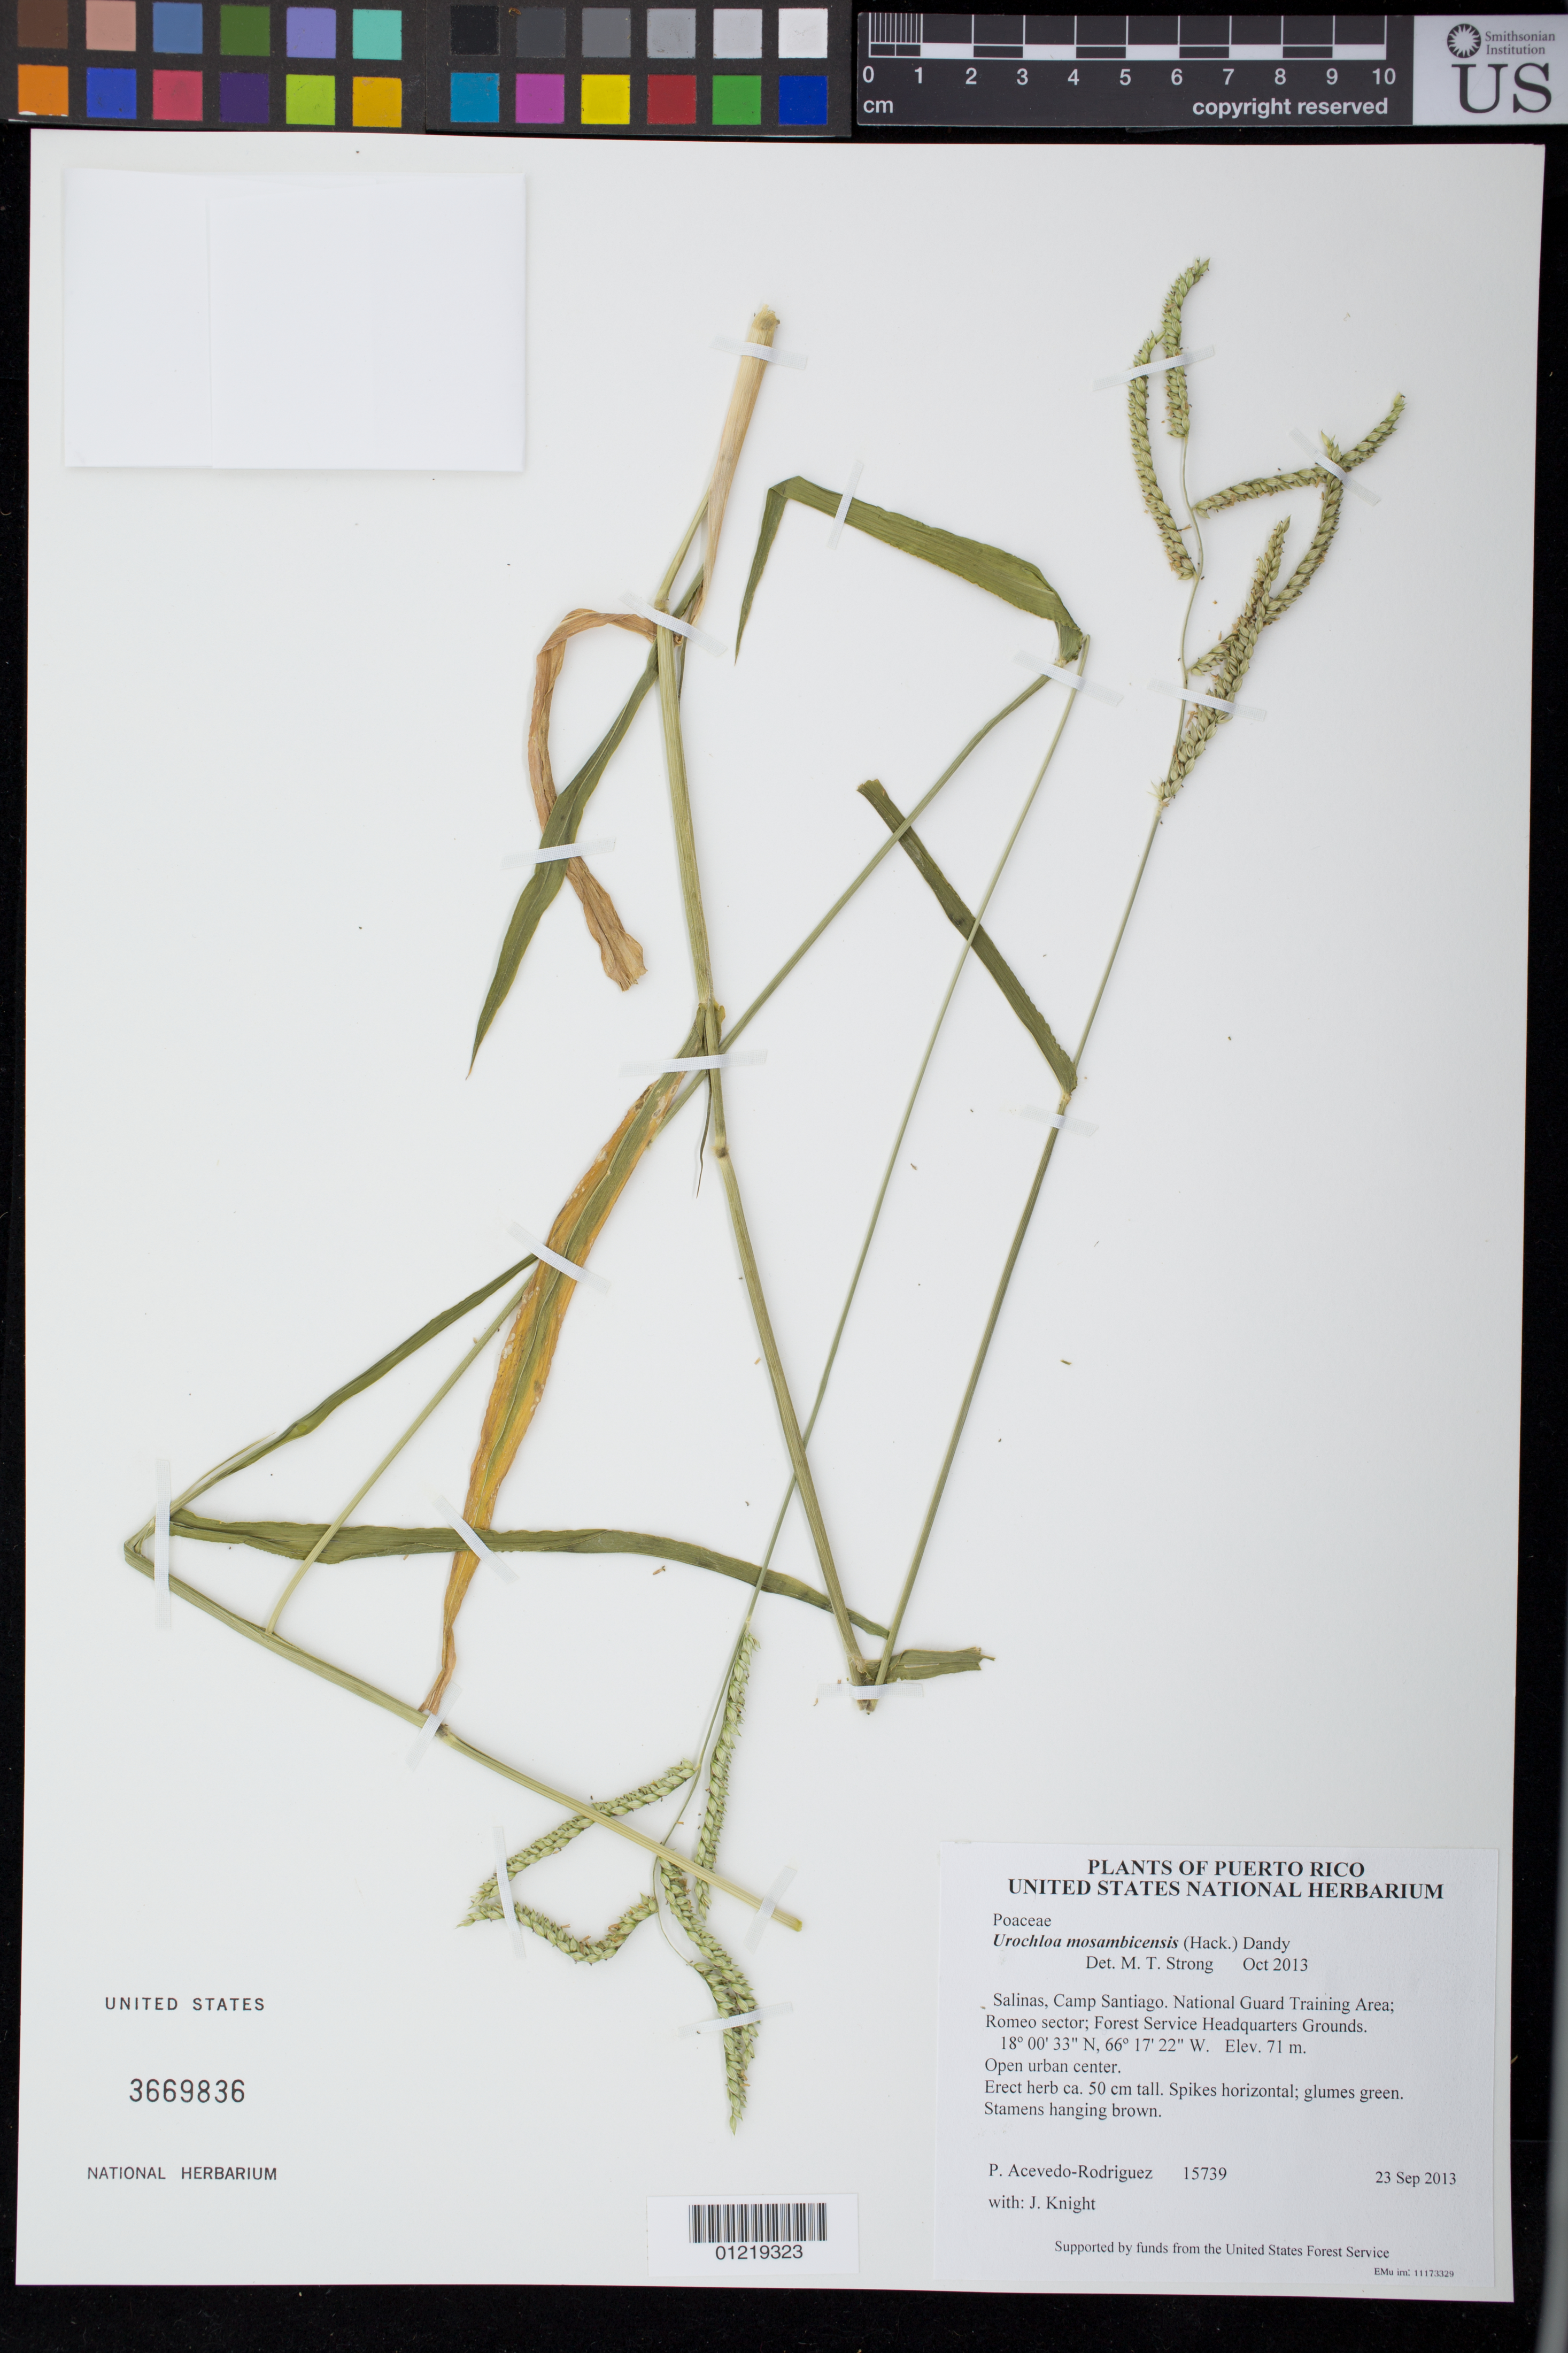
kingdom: Plantae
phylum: Tracheophyta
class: Liliopsida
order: Poales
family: Poaceae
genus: Urochloa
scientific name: Urochloa mosambicensis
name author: (Hack.) Dandy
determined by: Strong, M. T., (US), Smithsonian Institution - National Museum of Natural History (UNITED STATES)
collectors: P. Acevedo-Rodr. & J. Knight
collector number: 15739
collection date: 2013-09-23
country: Puerto Rico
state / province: Salinas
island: Puerto Rico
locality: Camp Santiago. National Guard Training Area; Romeo sector; Forest Service Headquarters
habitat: Open urban center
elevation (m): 71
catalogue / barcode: US 3669836